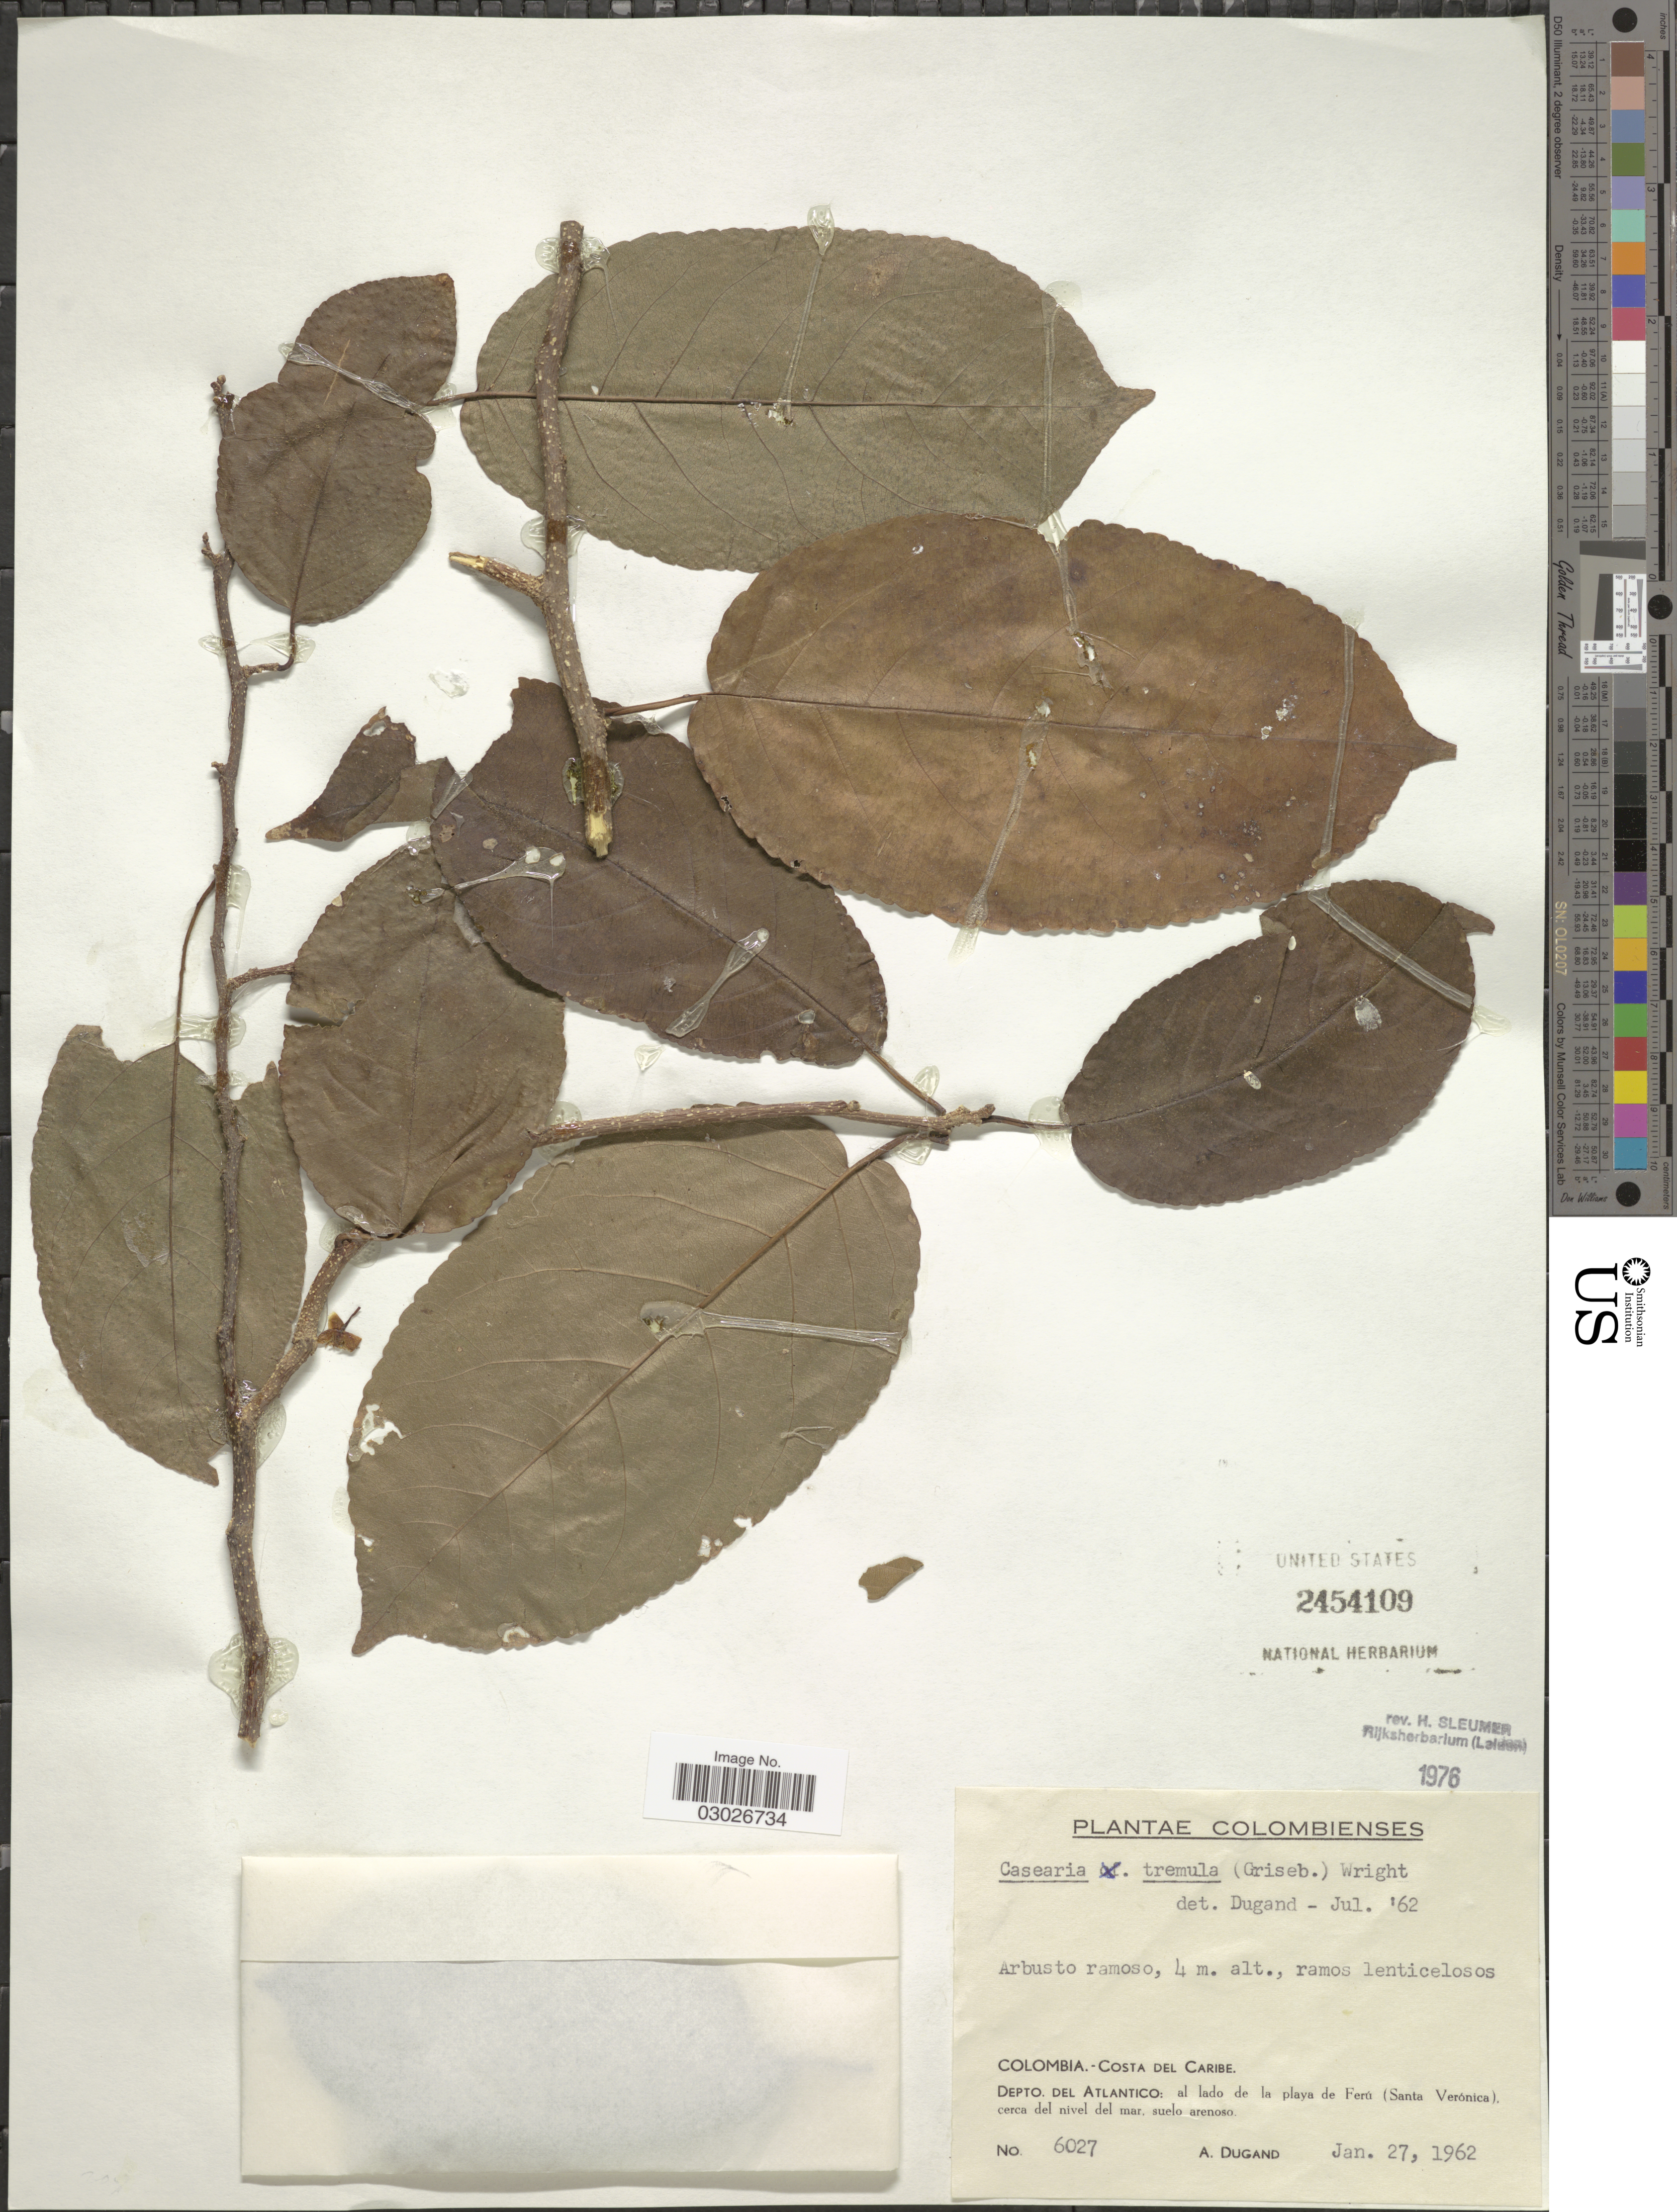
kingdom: Plantae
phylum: Tracheophyta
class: Magnoliopsida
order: Malpighiales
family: Salicaceae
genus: Casearia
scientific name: Casearia tremula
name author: (Griseb.) Griseb. ex C. Wright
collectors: A. Dugand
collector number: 6027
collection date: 1962-01-27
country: Colombia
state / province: Atlántico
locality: Costa del Caribe. Depto. del Atlantico: al lado de la playa de Ferú (Santa Verónica), cerca del nivel del mar, suelo arenoso.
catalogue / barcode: US 2454109